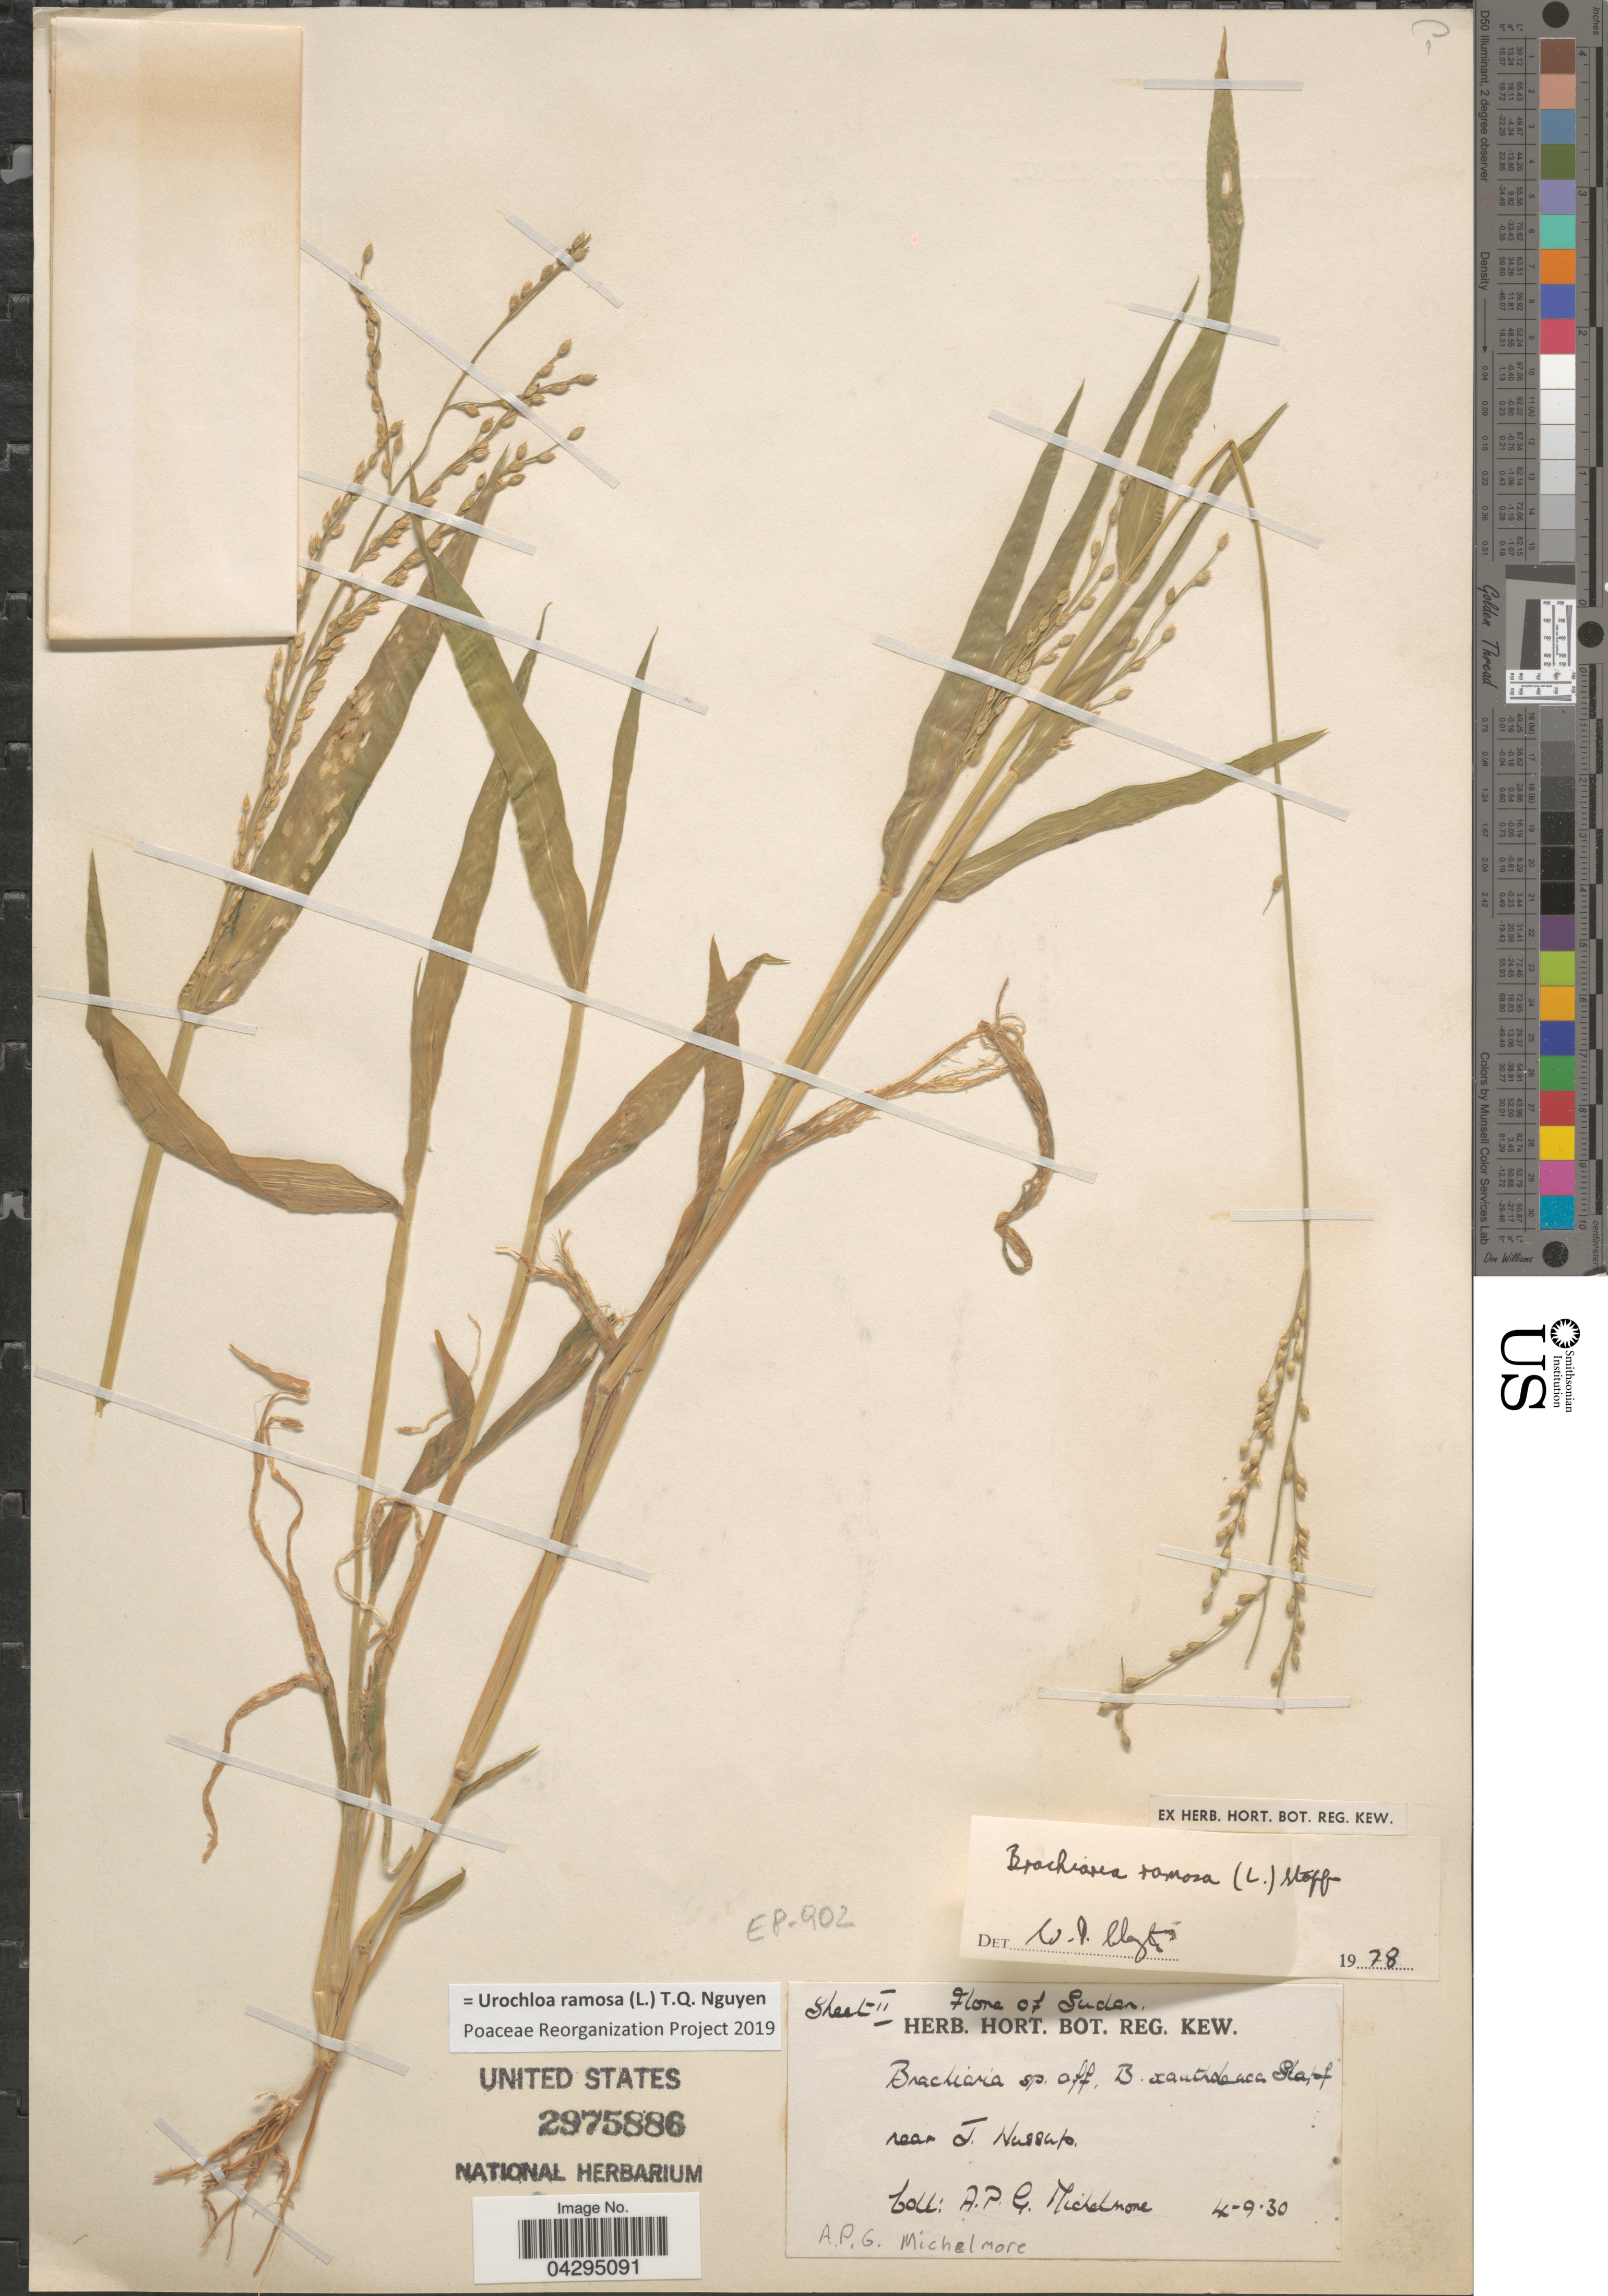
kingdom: Plantae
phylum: Tracheophyta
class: Liliopsida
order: Poales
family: Poaceae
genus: Urochloa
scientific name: Urochloa ramosa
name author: T.Q. Nguyen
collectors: A. Michelmore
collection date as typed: Transcribed d/m/y: 4/9/30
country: Sudan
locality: Near J. Hassap.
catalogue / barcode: US 2975886